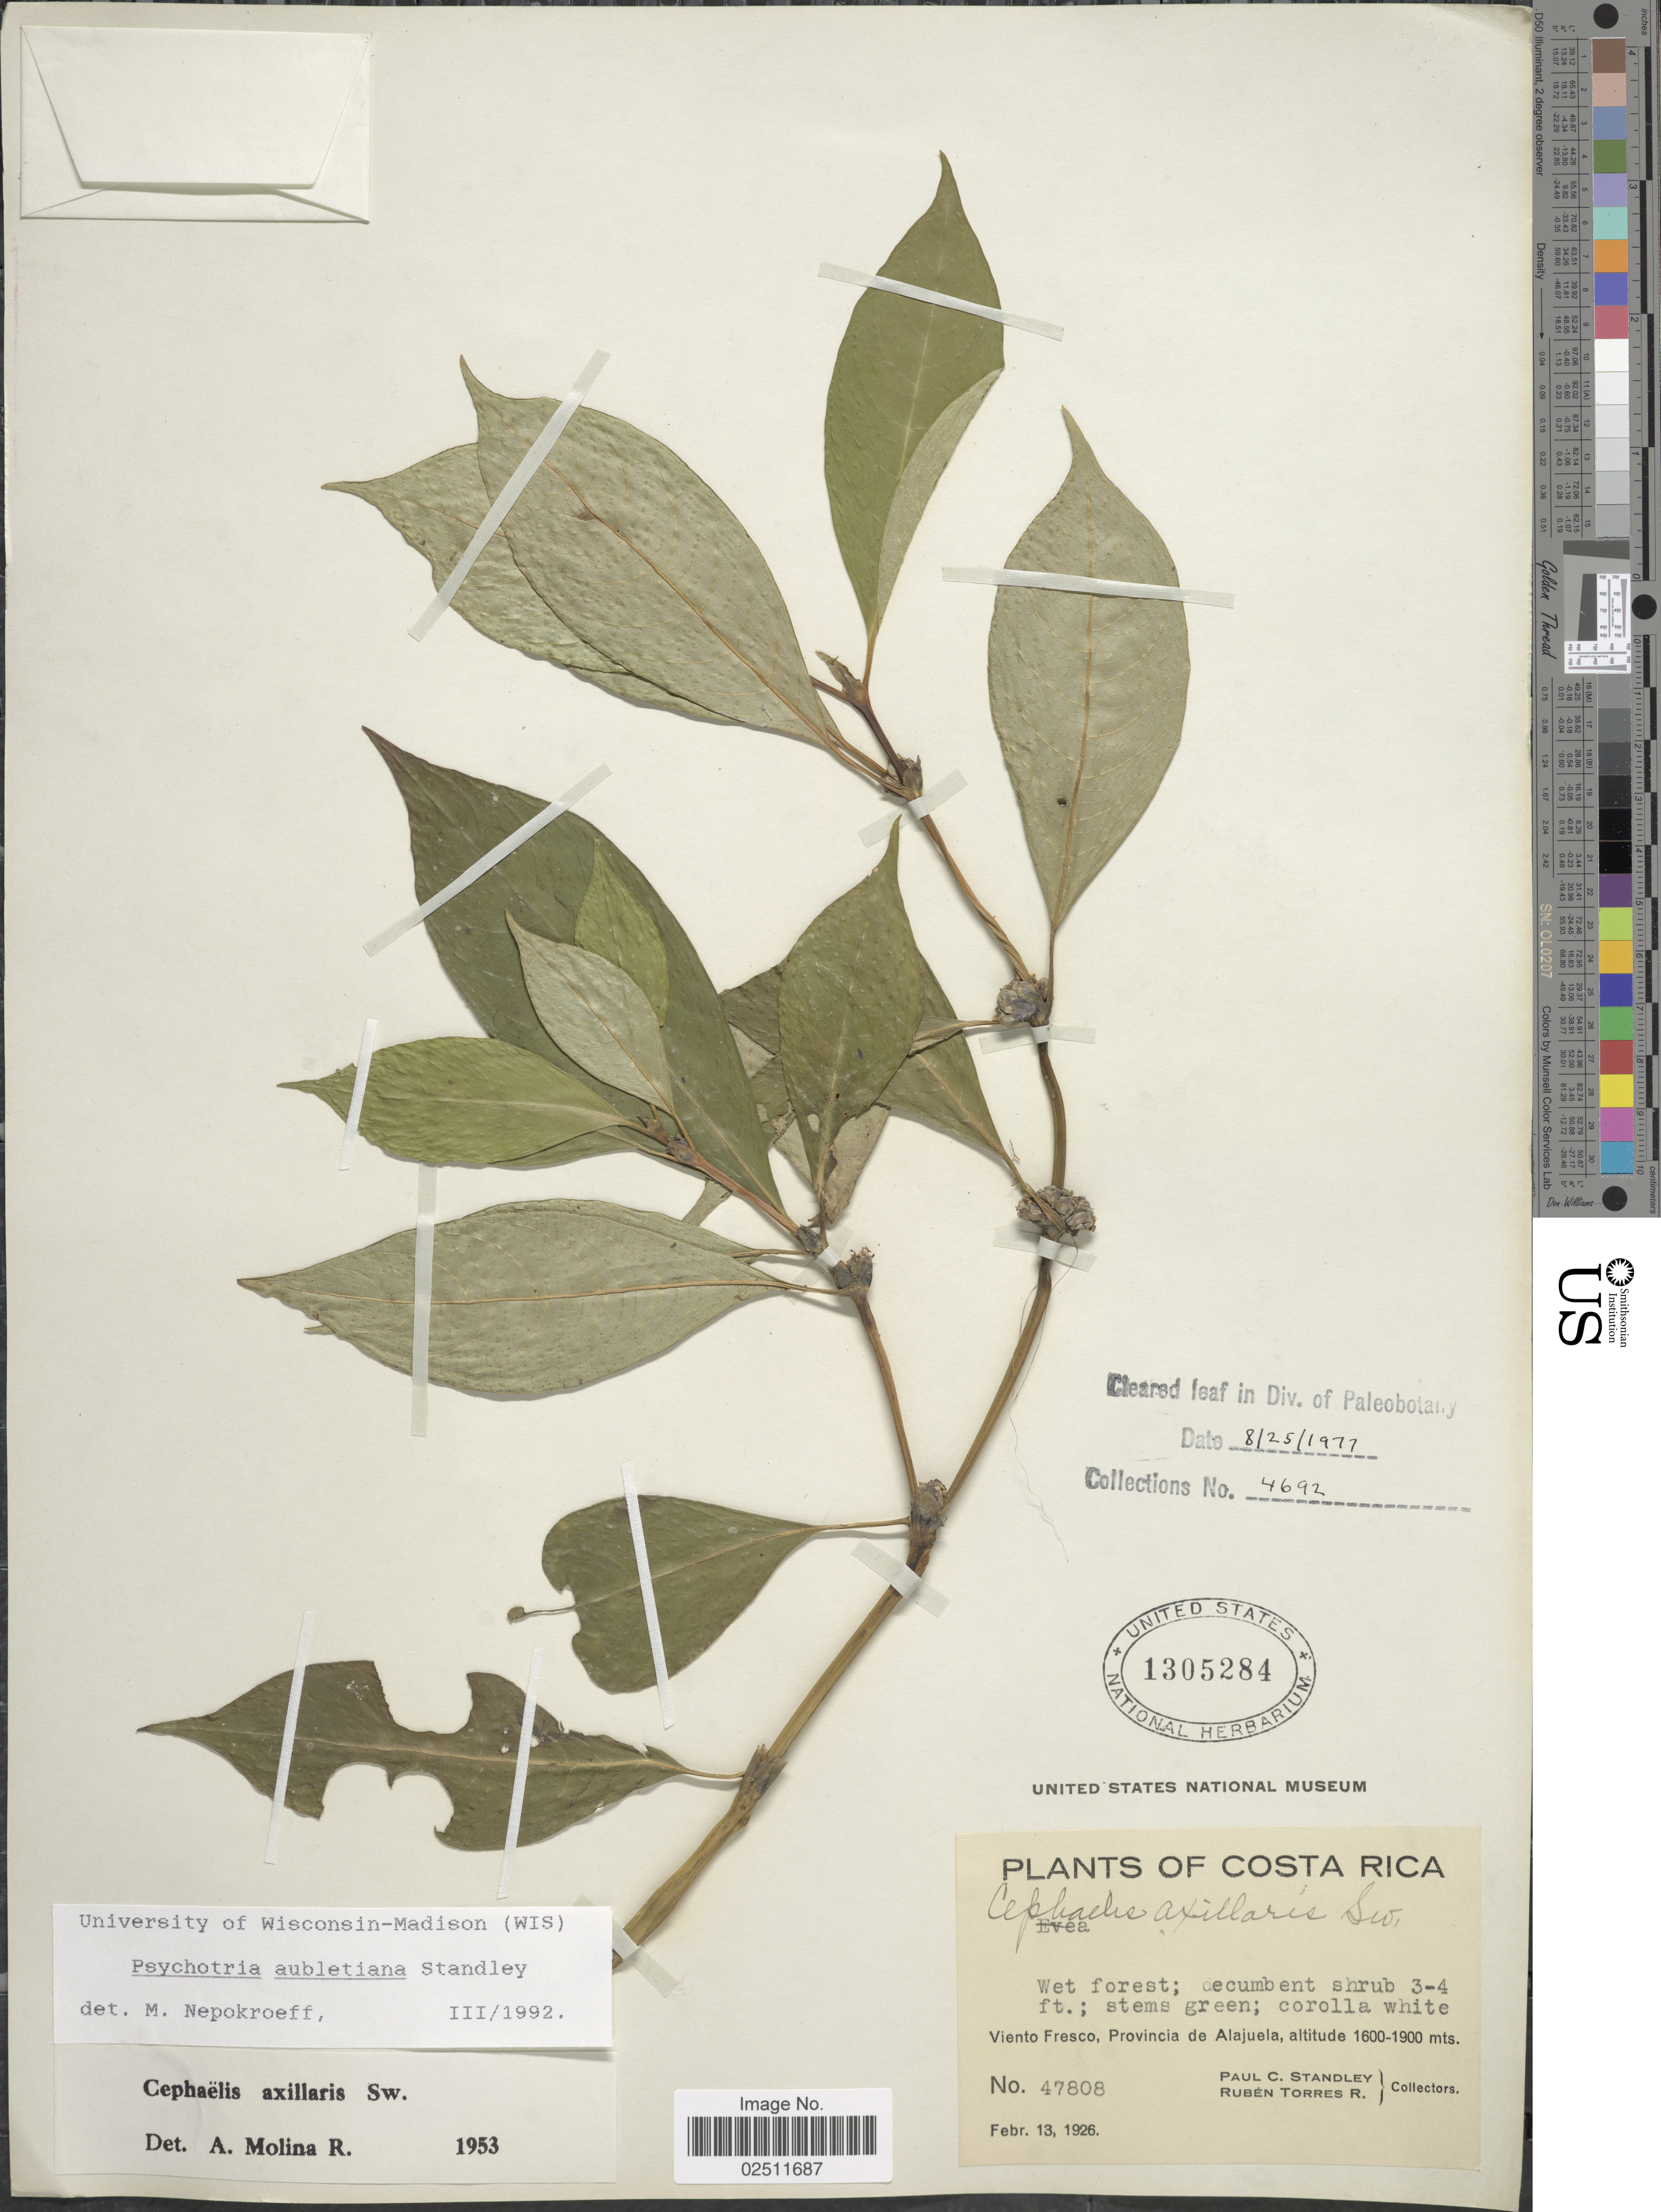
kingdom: Plantae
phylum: Tracheophyta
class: Magnoliopsida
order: Gentianales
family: Rubiaceae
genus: Psychotria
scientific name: Psychotria aubletiana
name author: Steyerm.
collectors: P. C. Standley & R. Torres Rojas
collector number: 47808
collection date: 1926-02-13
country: Costa Rica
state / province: Alajuela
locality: Viento Fresco.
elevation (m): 1600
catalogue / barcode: US 1305284